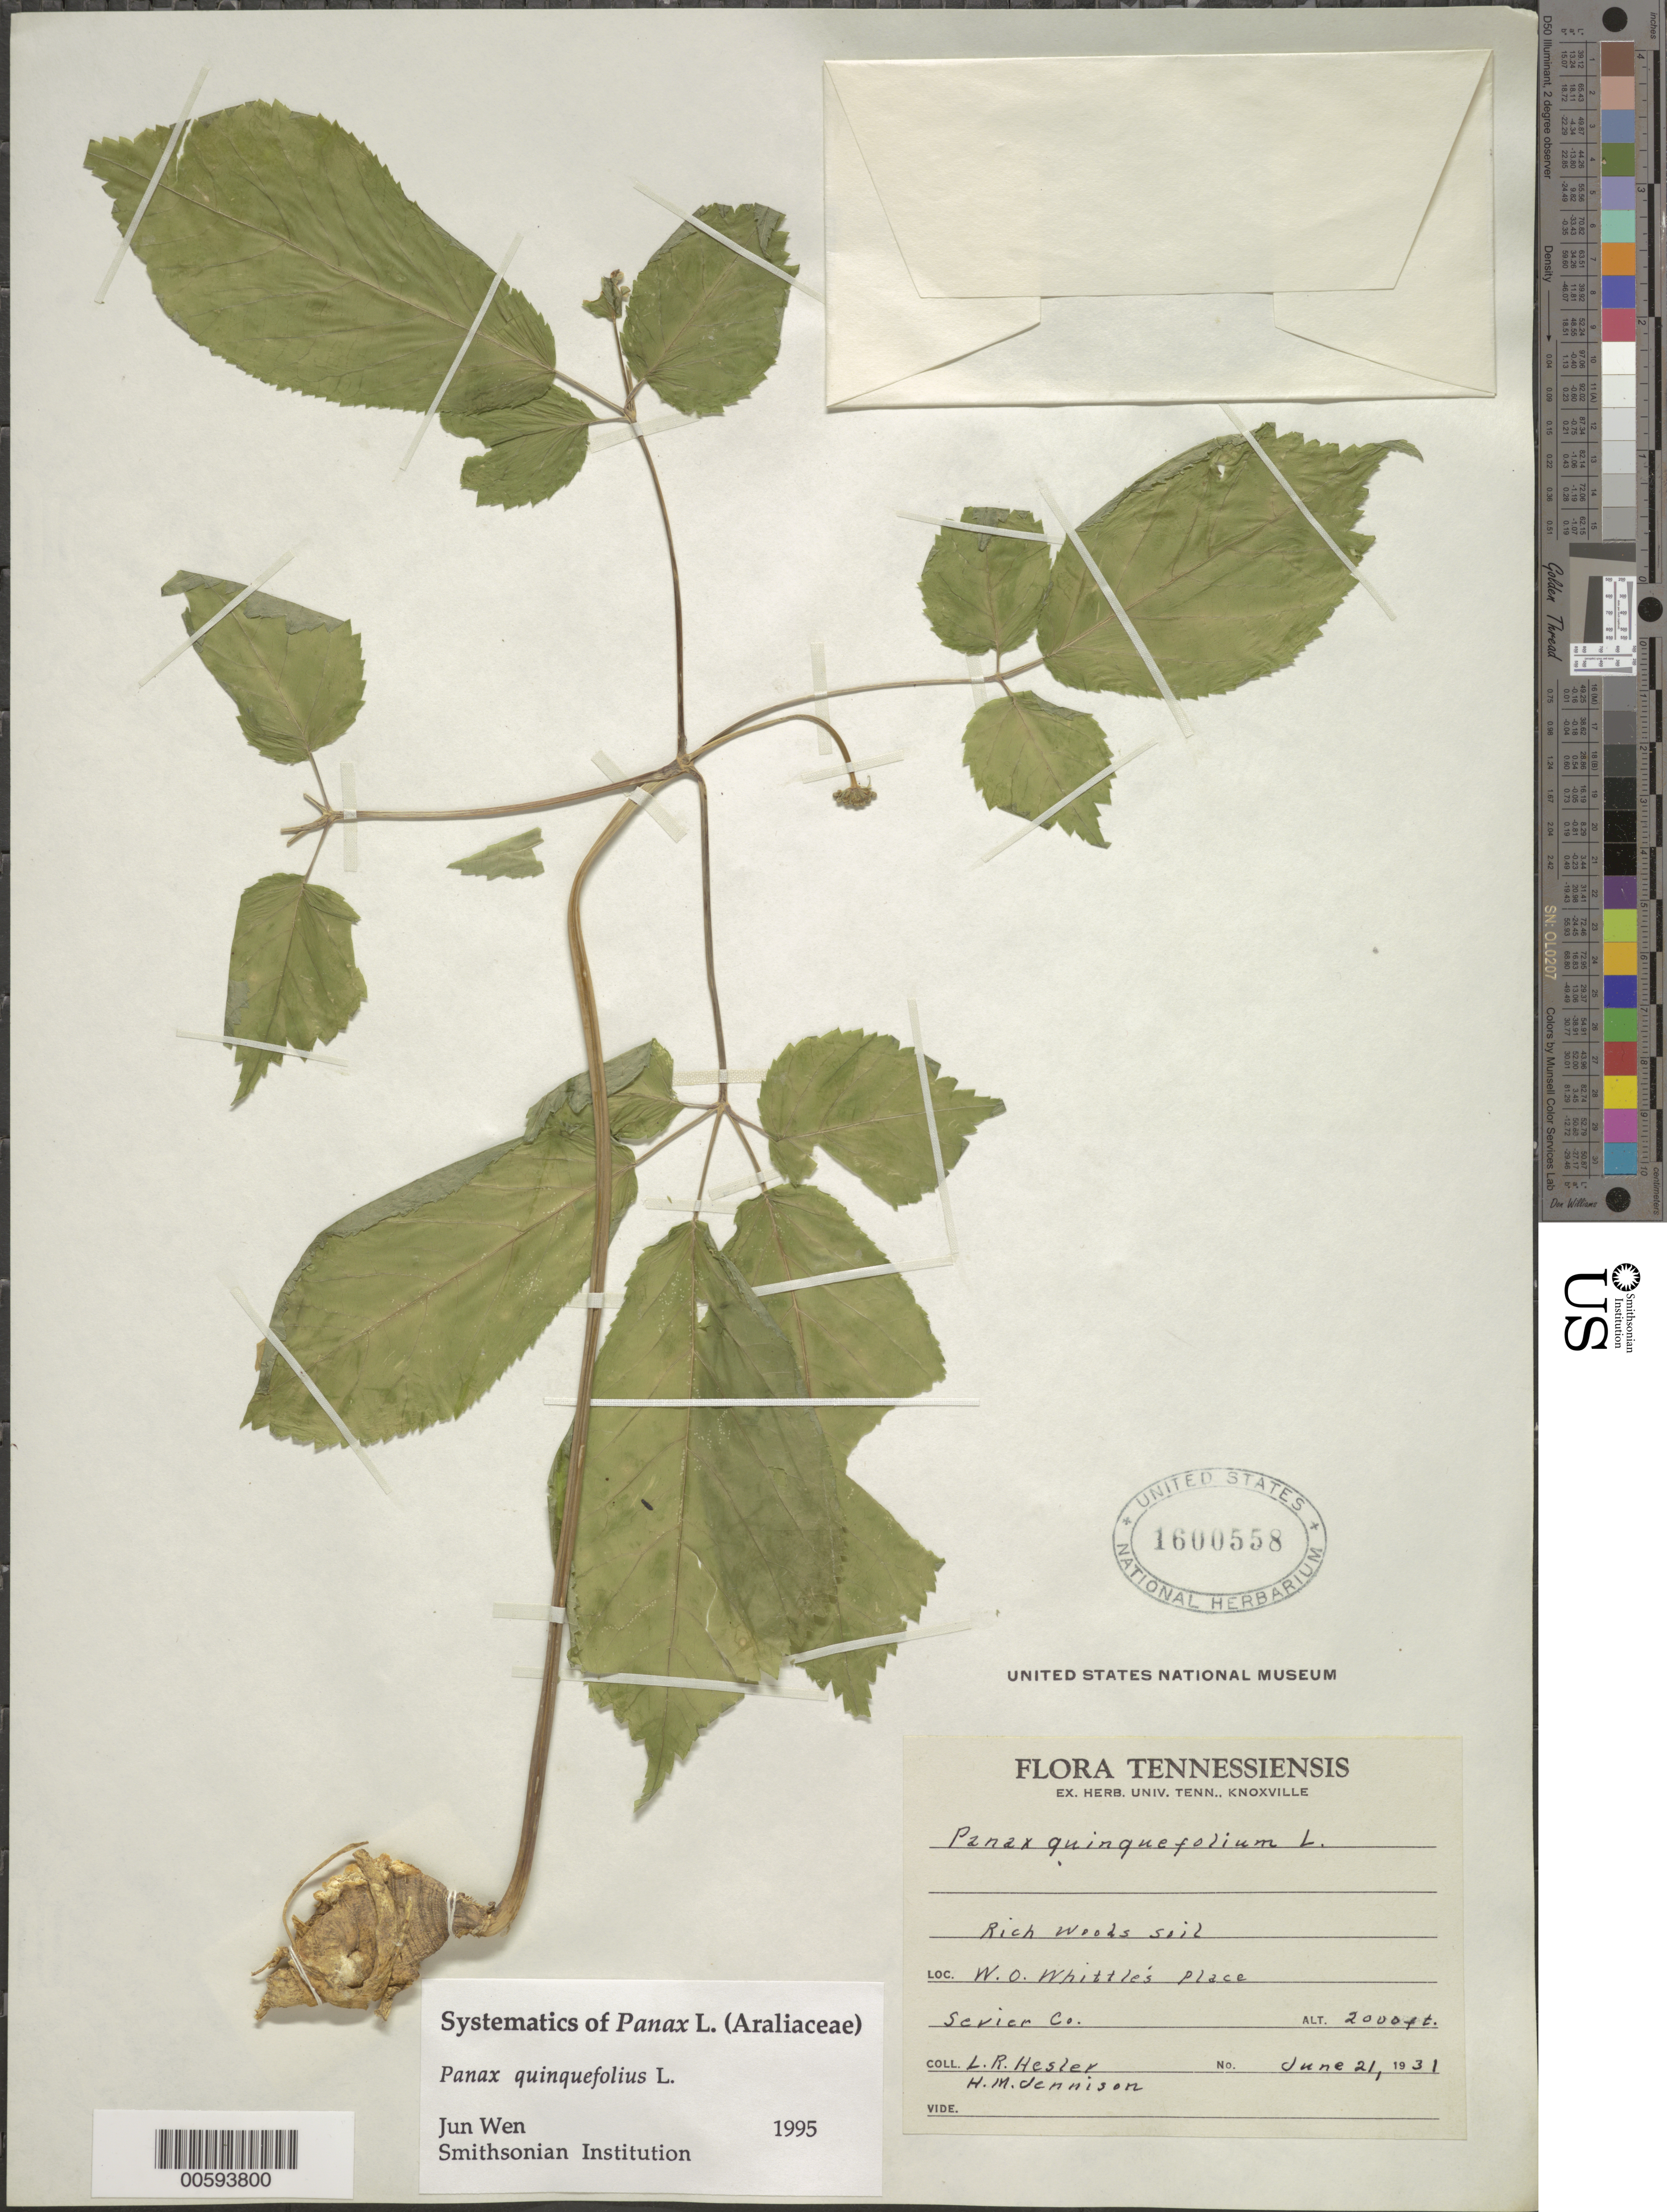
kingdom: Plantae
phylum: Tracheophyta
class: Magnoliopsida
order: Apiales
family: Araliaceae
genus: Panax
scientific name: Panax quinquefolius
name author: L.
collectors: L. Hesler & H. Jennison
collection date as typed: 21 Jun 1931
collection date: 1931-06-21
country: United States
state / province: Tennessee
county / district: Sevier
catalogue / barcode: US 1600558